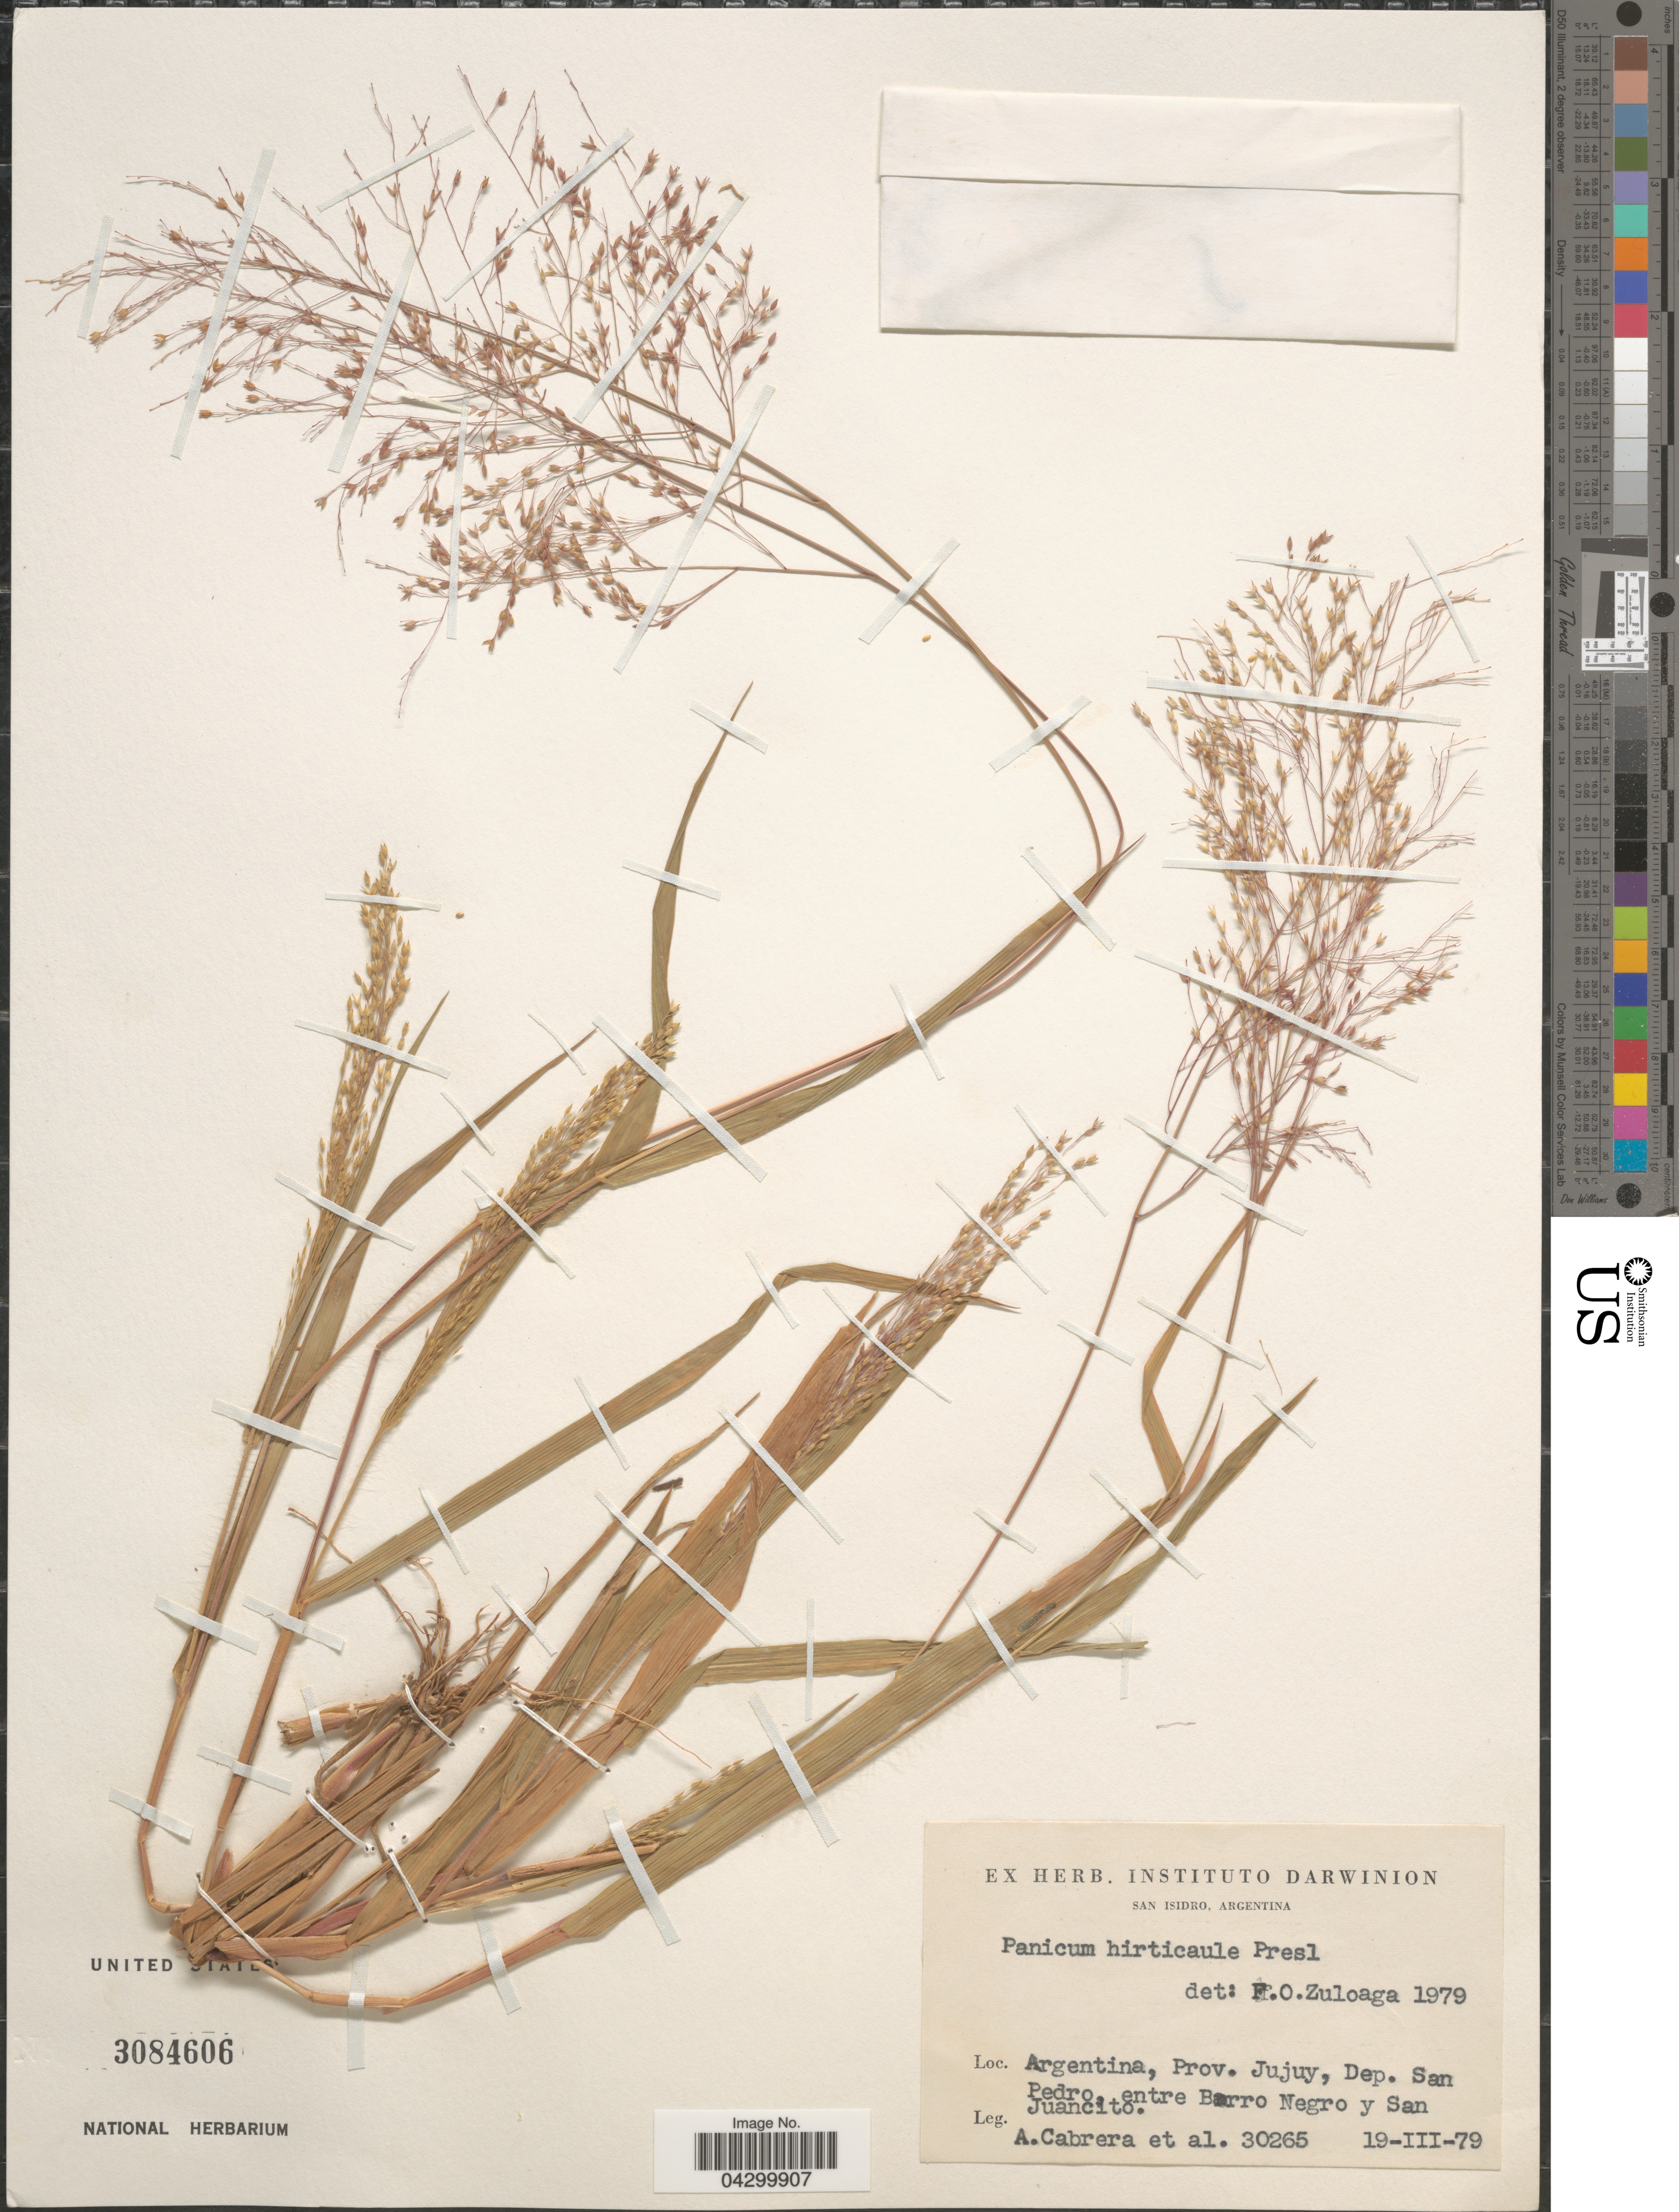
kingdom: Plantae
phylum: Tracheophyta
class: Liliopsida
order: Poales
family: Poaceae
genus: Panicum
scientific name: Panicum hirticaule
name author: J. Presl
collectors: A. Cabrera & et al.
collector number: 30265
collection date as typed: Transcribed d/m/y: 19/3/79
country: Argentina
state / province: Jujuy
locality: San Isidro. Prov. Jujuy, Dep. San Pedro, entre Barro Negro y San Juancito.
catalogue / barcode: US 3084606